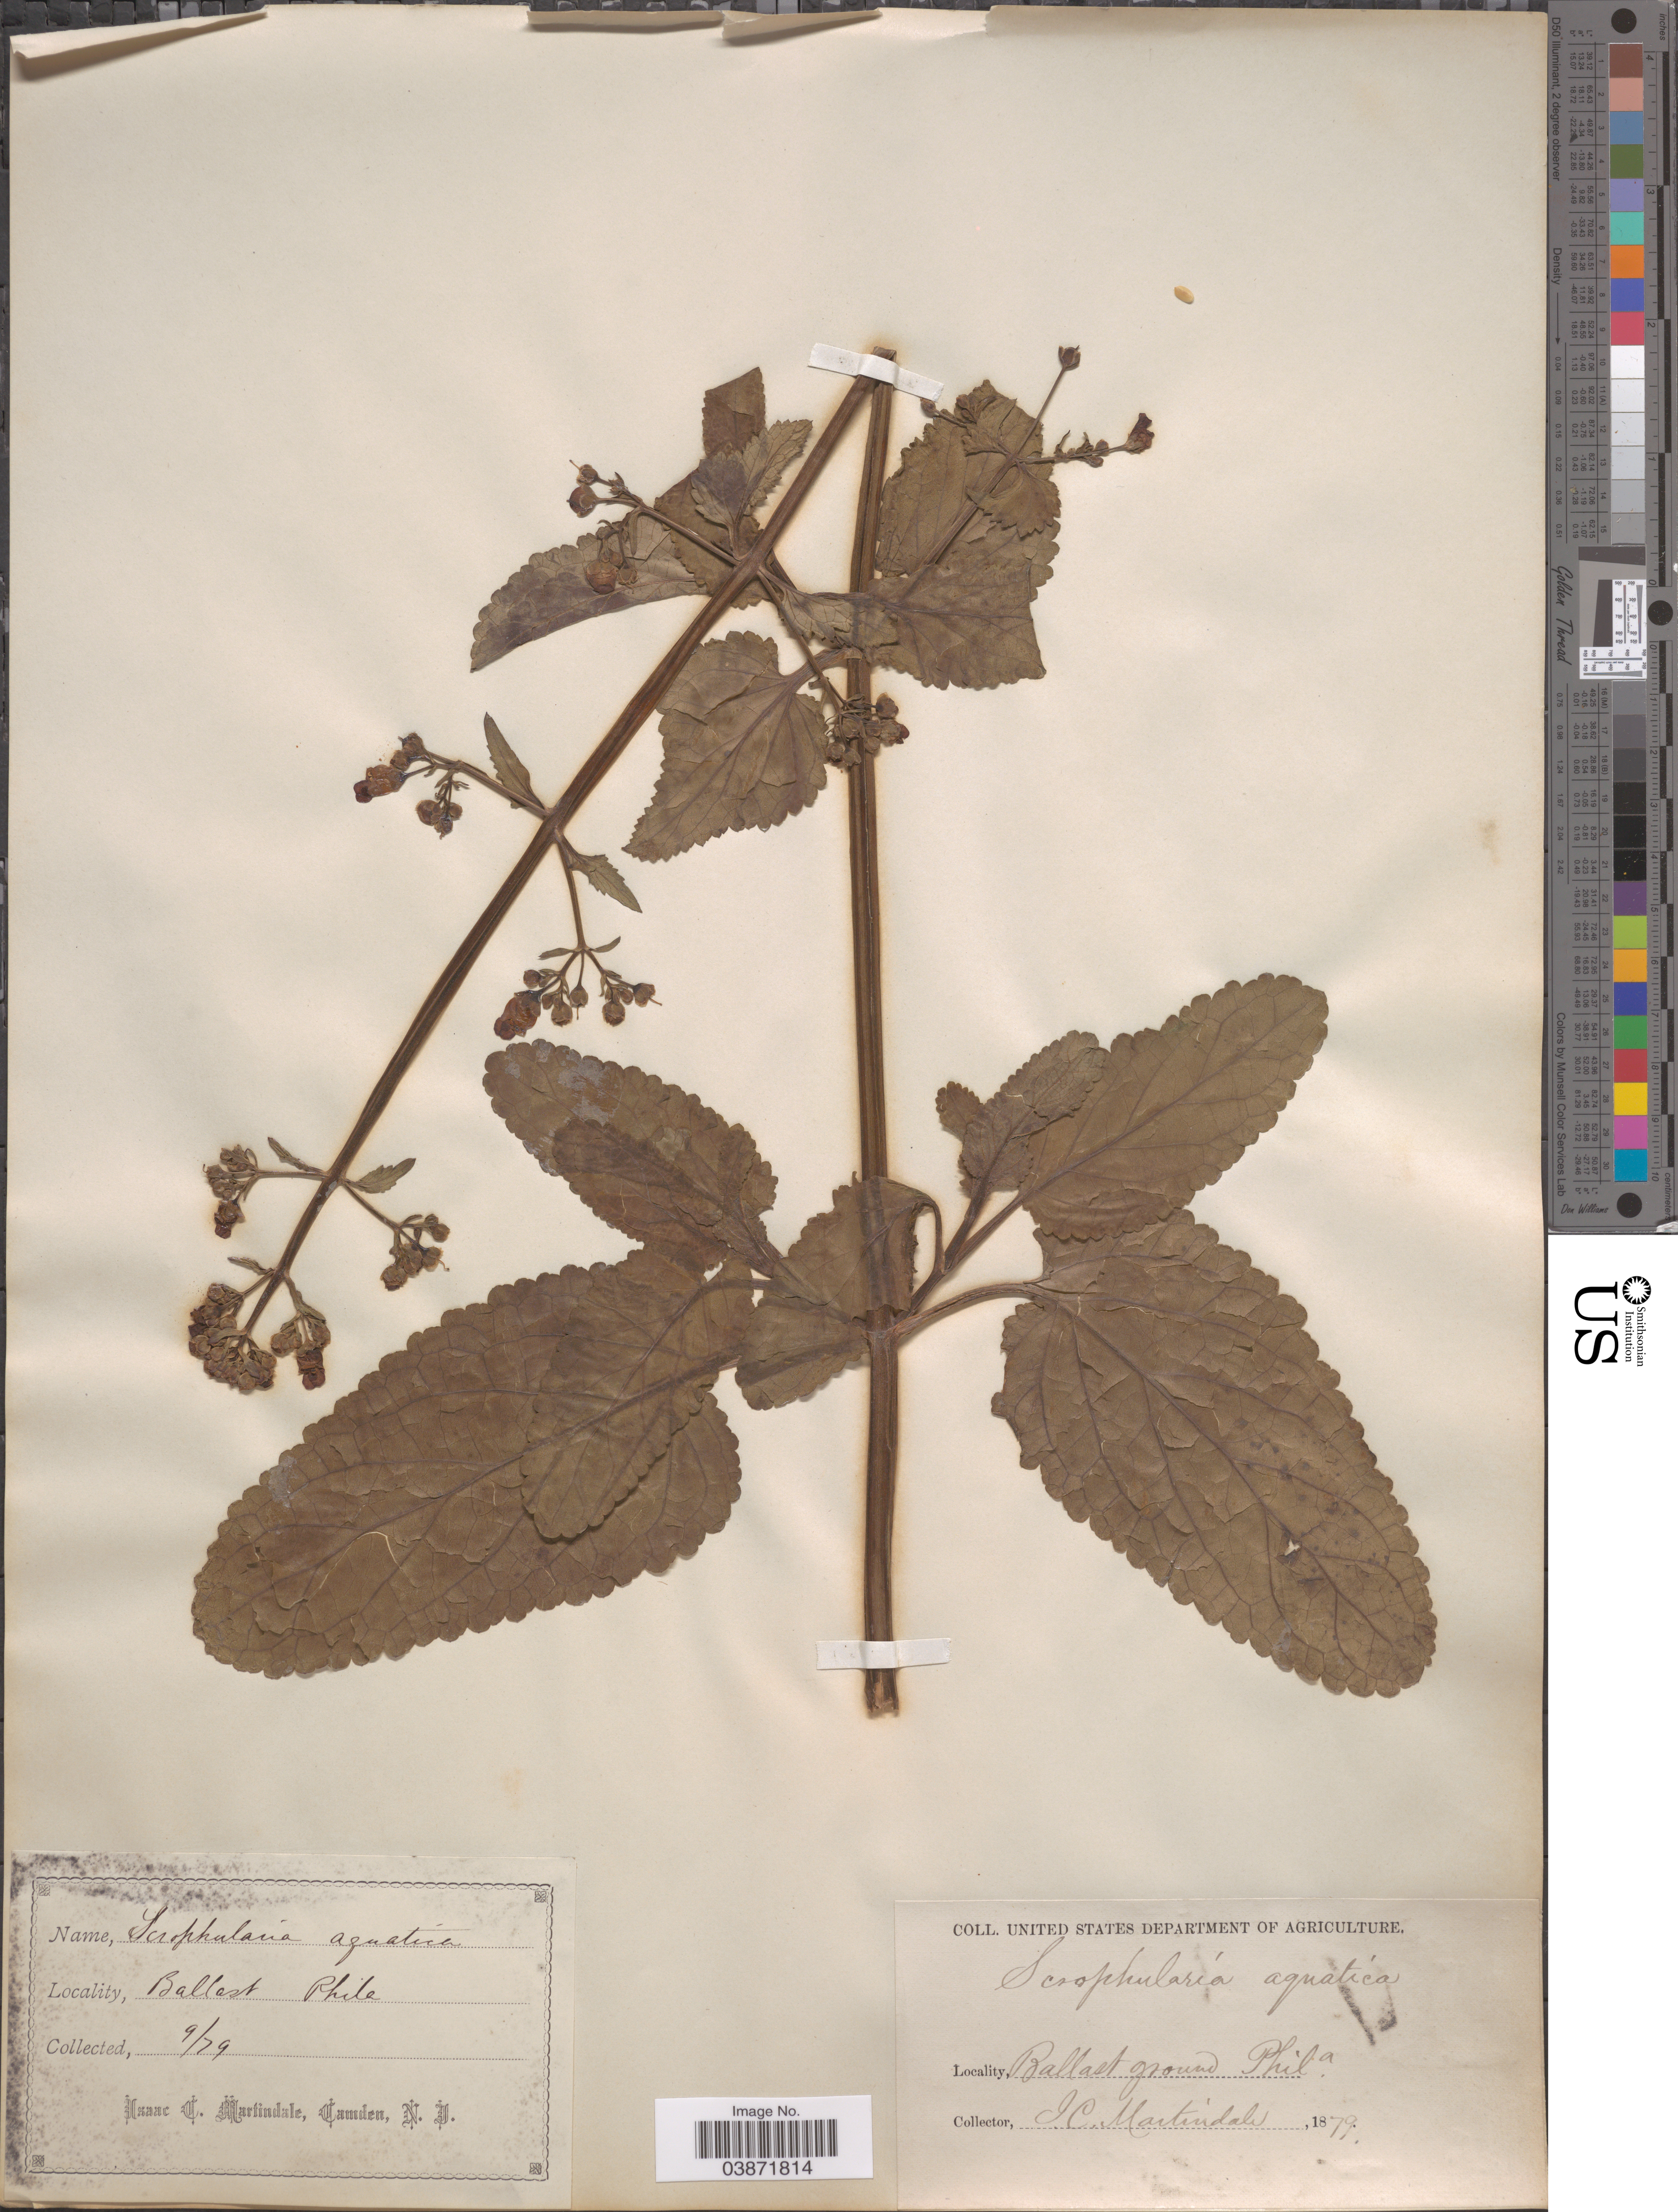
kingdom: Plantae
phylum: Tracheophyta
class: Magnoliopsida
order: Lamiales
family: Scrophulariaceae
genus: Scrophularia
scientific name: Scrophularia aquatica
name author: L.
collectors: I. C. Martindale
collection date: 1879-09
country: United States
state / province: Pennsylvania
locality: Ballast ground, Phila.